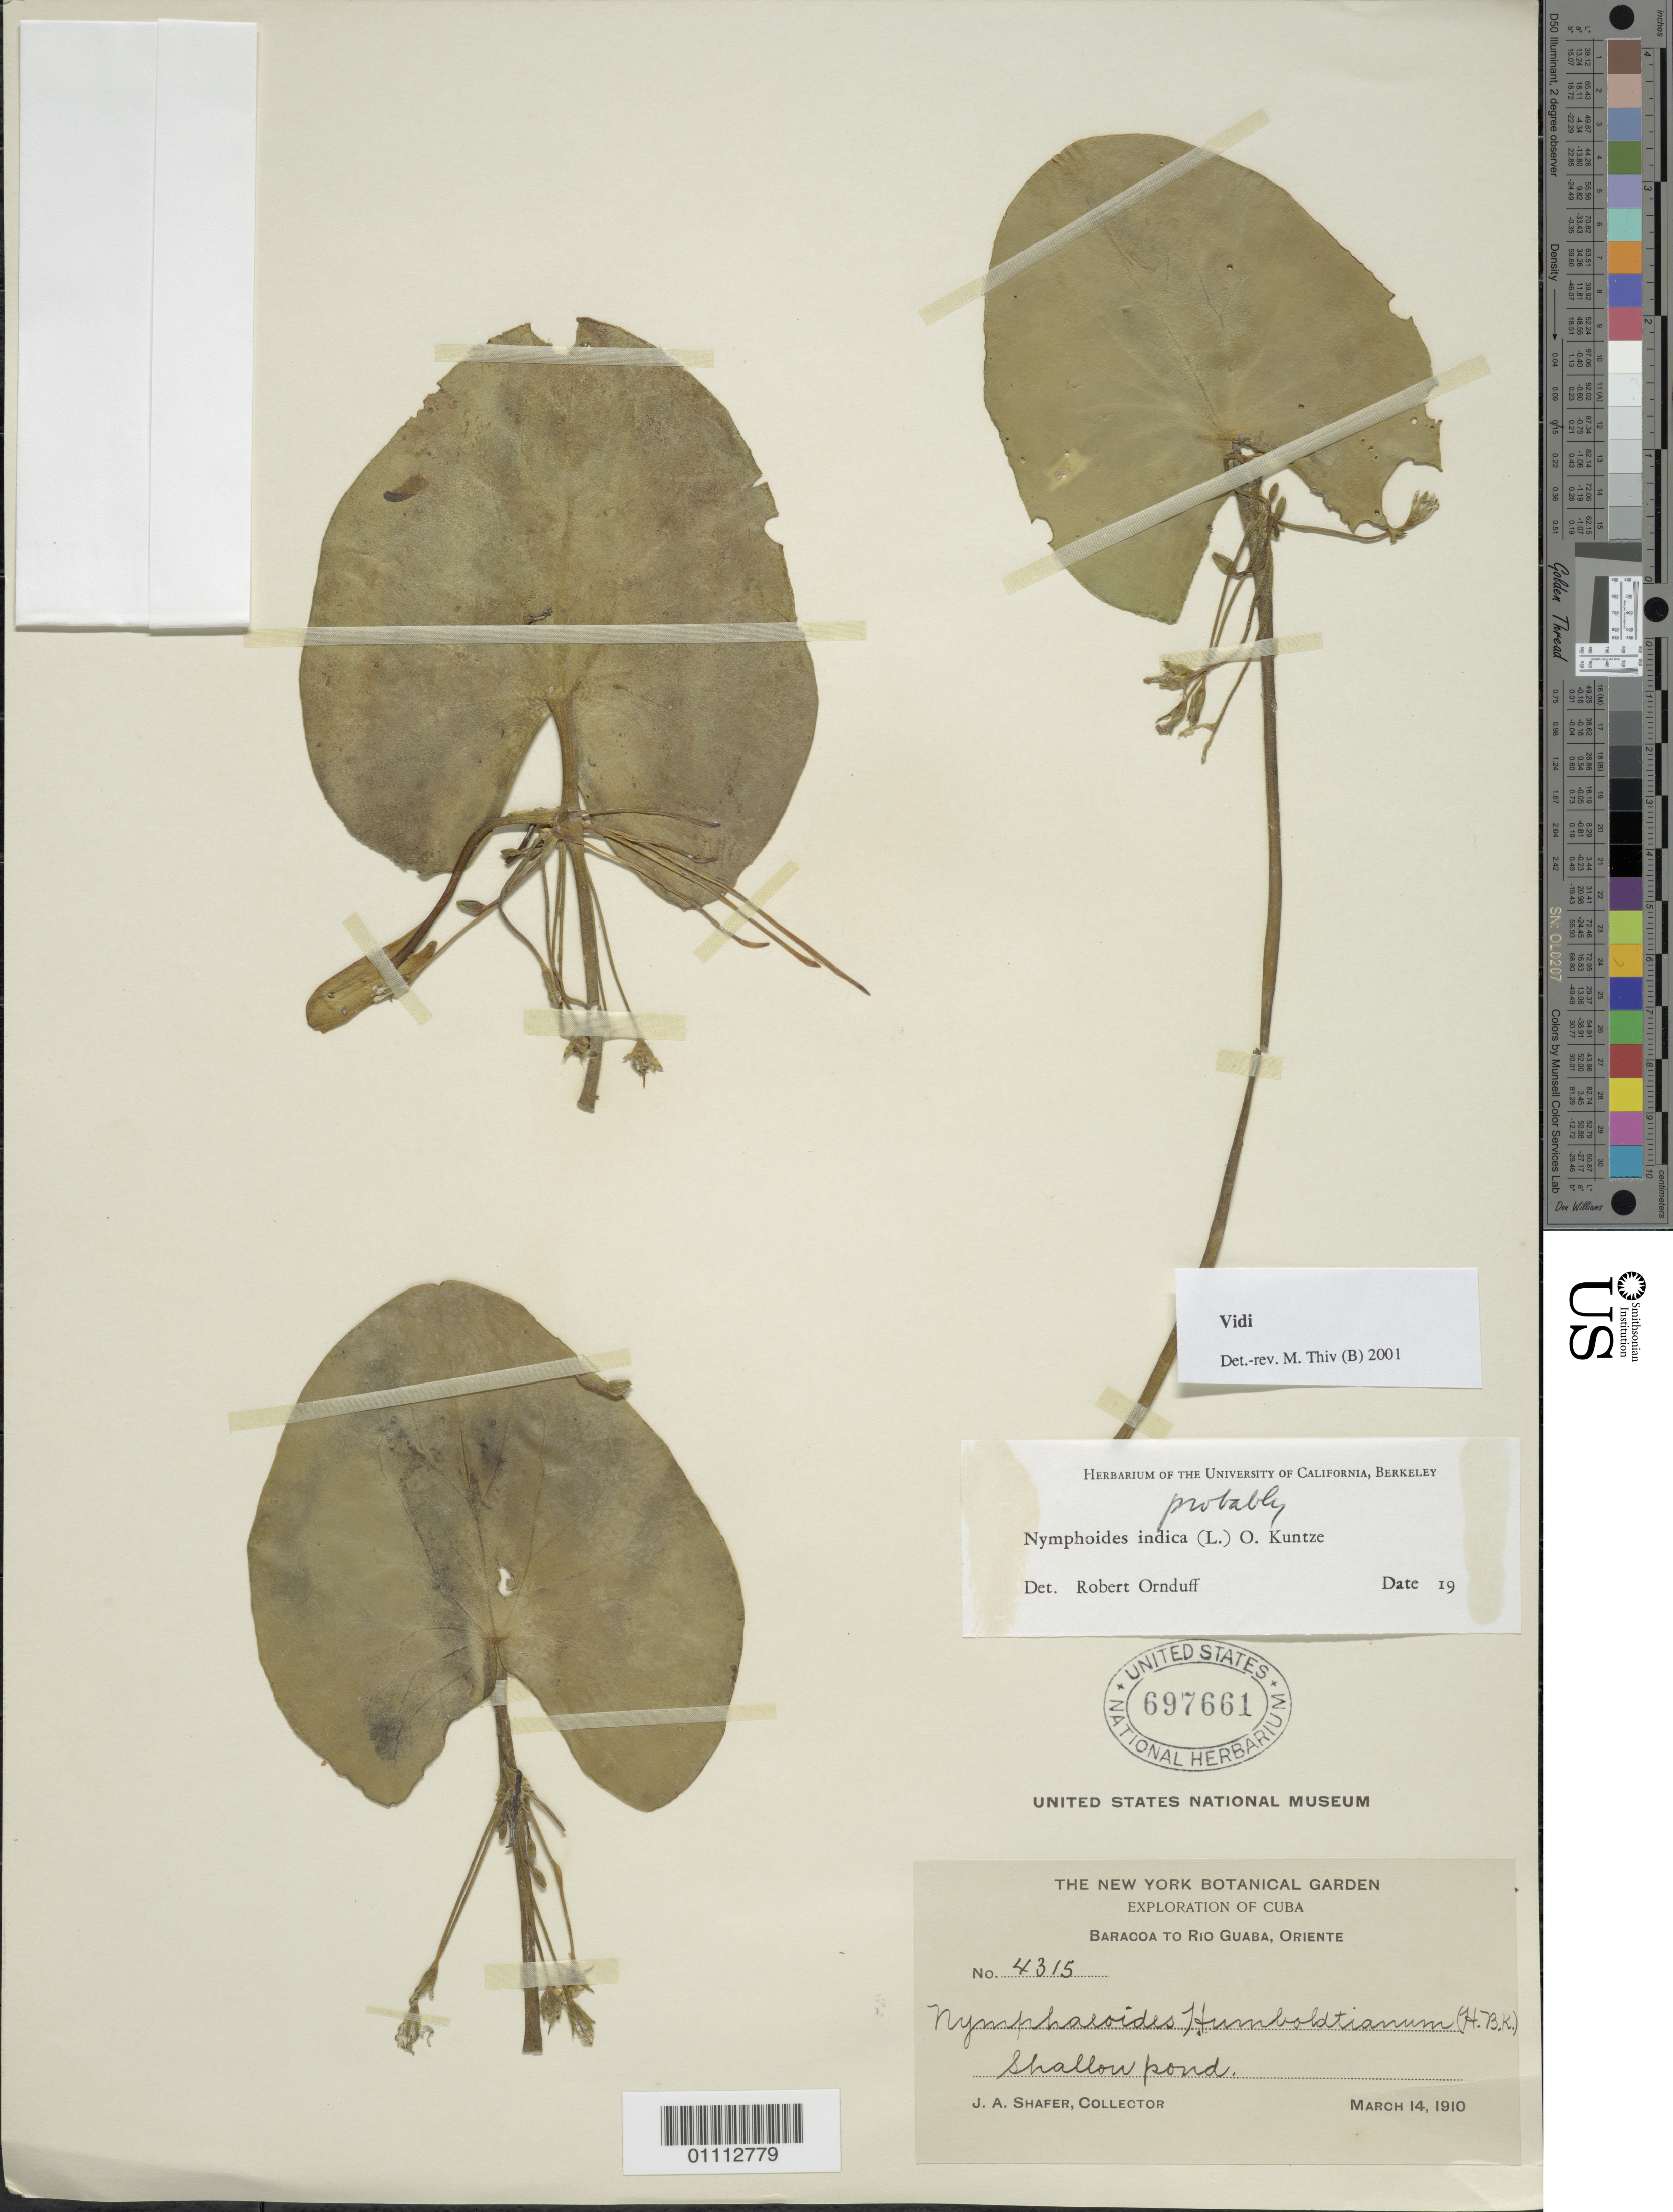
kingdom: Plantae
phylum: Tracheophyta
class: Magnoliopsida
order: Asterales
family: Menyanthaceae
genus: Nymphoides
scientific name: Nymphoides indica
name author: (L.) Kuntze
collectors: J. A. Shafer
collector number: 4315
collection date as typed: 14 Mar 1910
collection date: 1910-03-14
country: Cuba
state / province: Guantánamo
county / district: Baracoa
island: Cuba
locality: Baracoa to Rio Guaba, Oriente Shallow pond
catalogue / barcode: US 697661